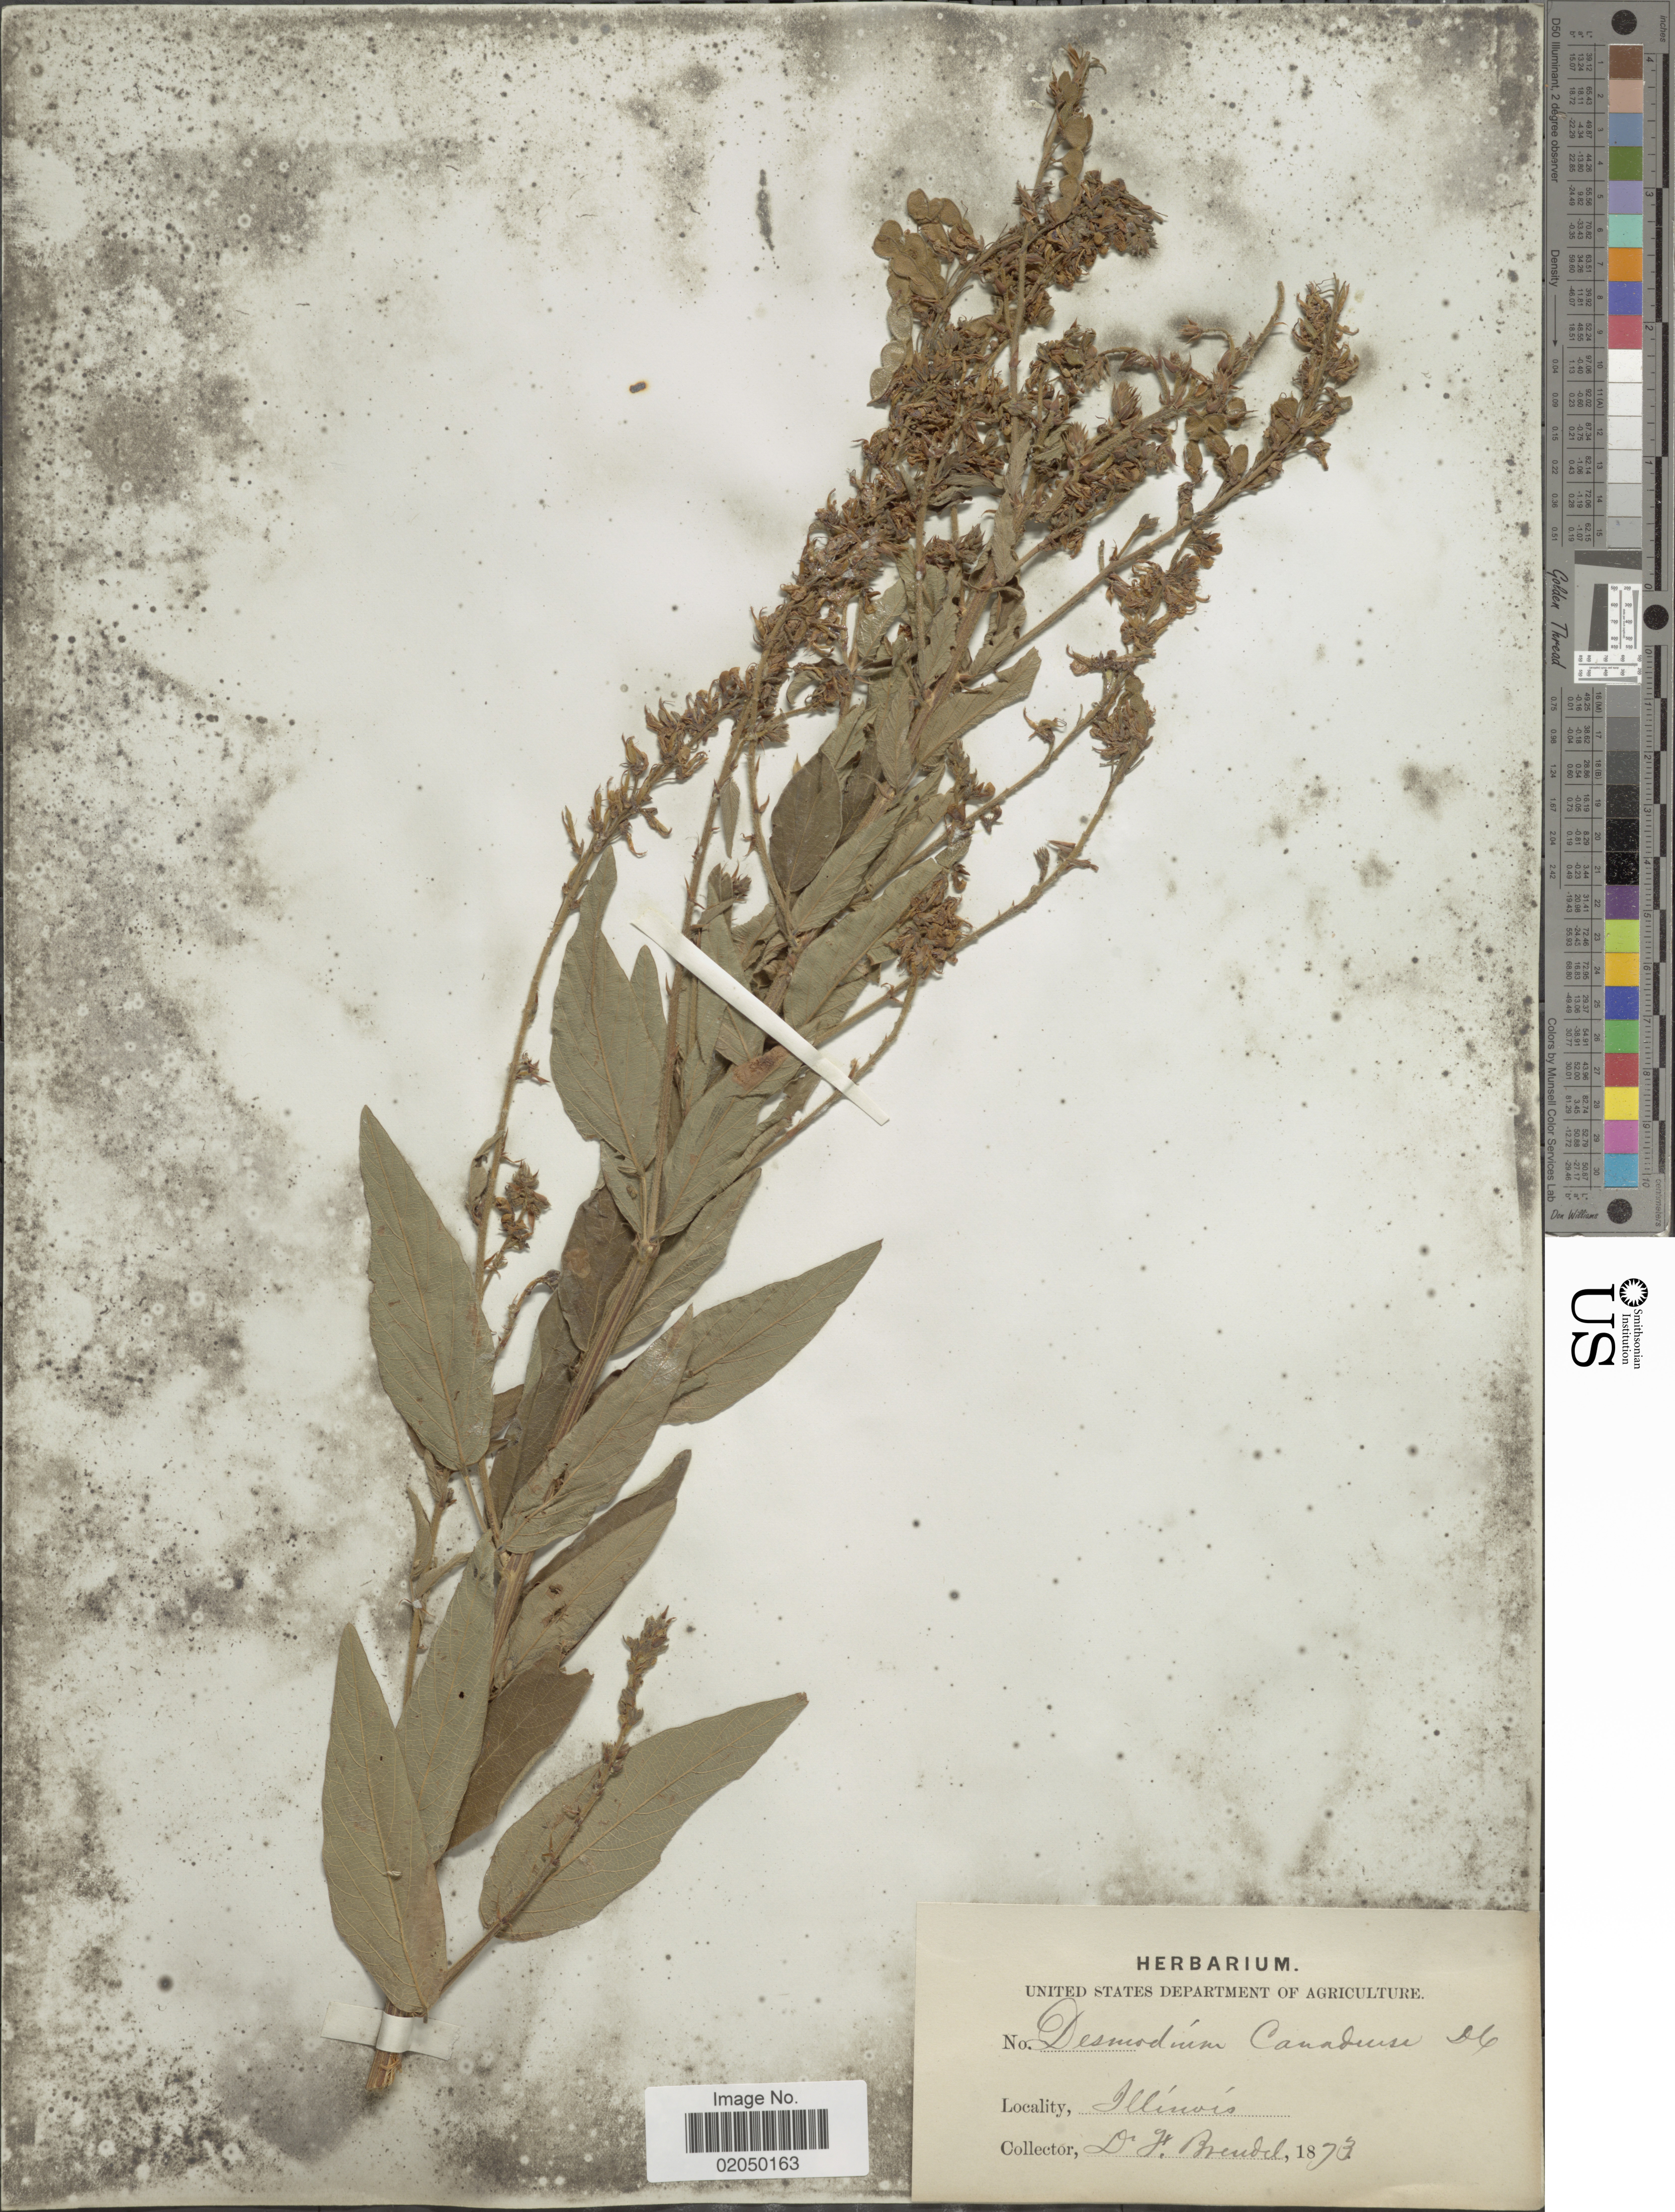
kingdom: Plantae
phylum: Tracheophyta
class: Magnoliopsida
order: Fabales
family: Fabaceae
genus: Desmodium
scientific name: Desmodium canadense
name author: (L.) DC.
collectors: J. Brendel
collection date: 1873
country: United States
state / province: Illinois